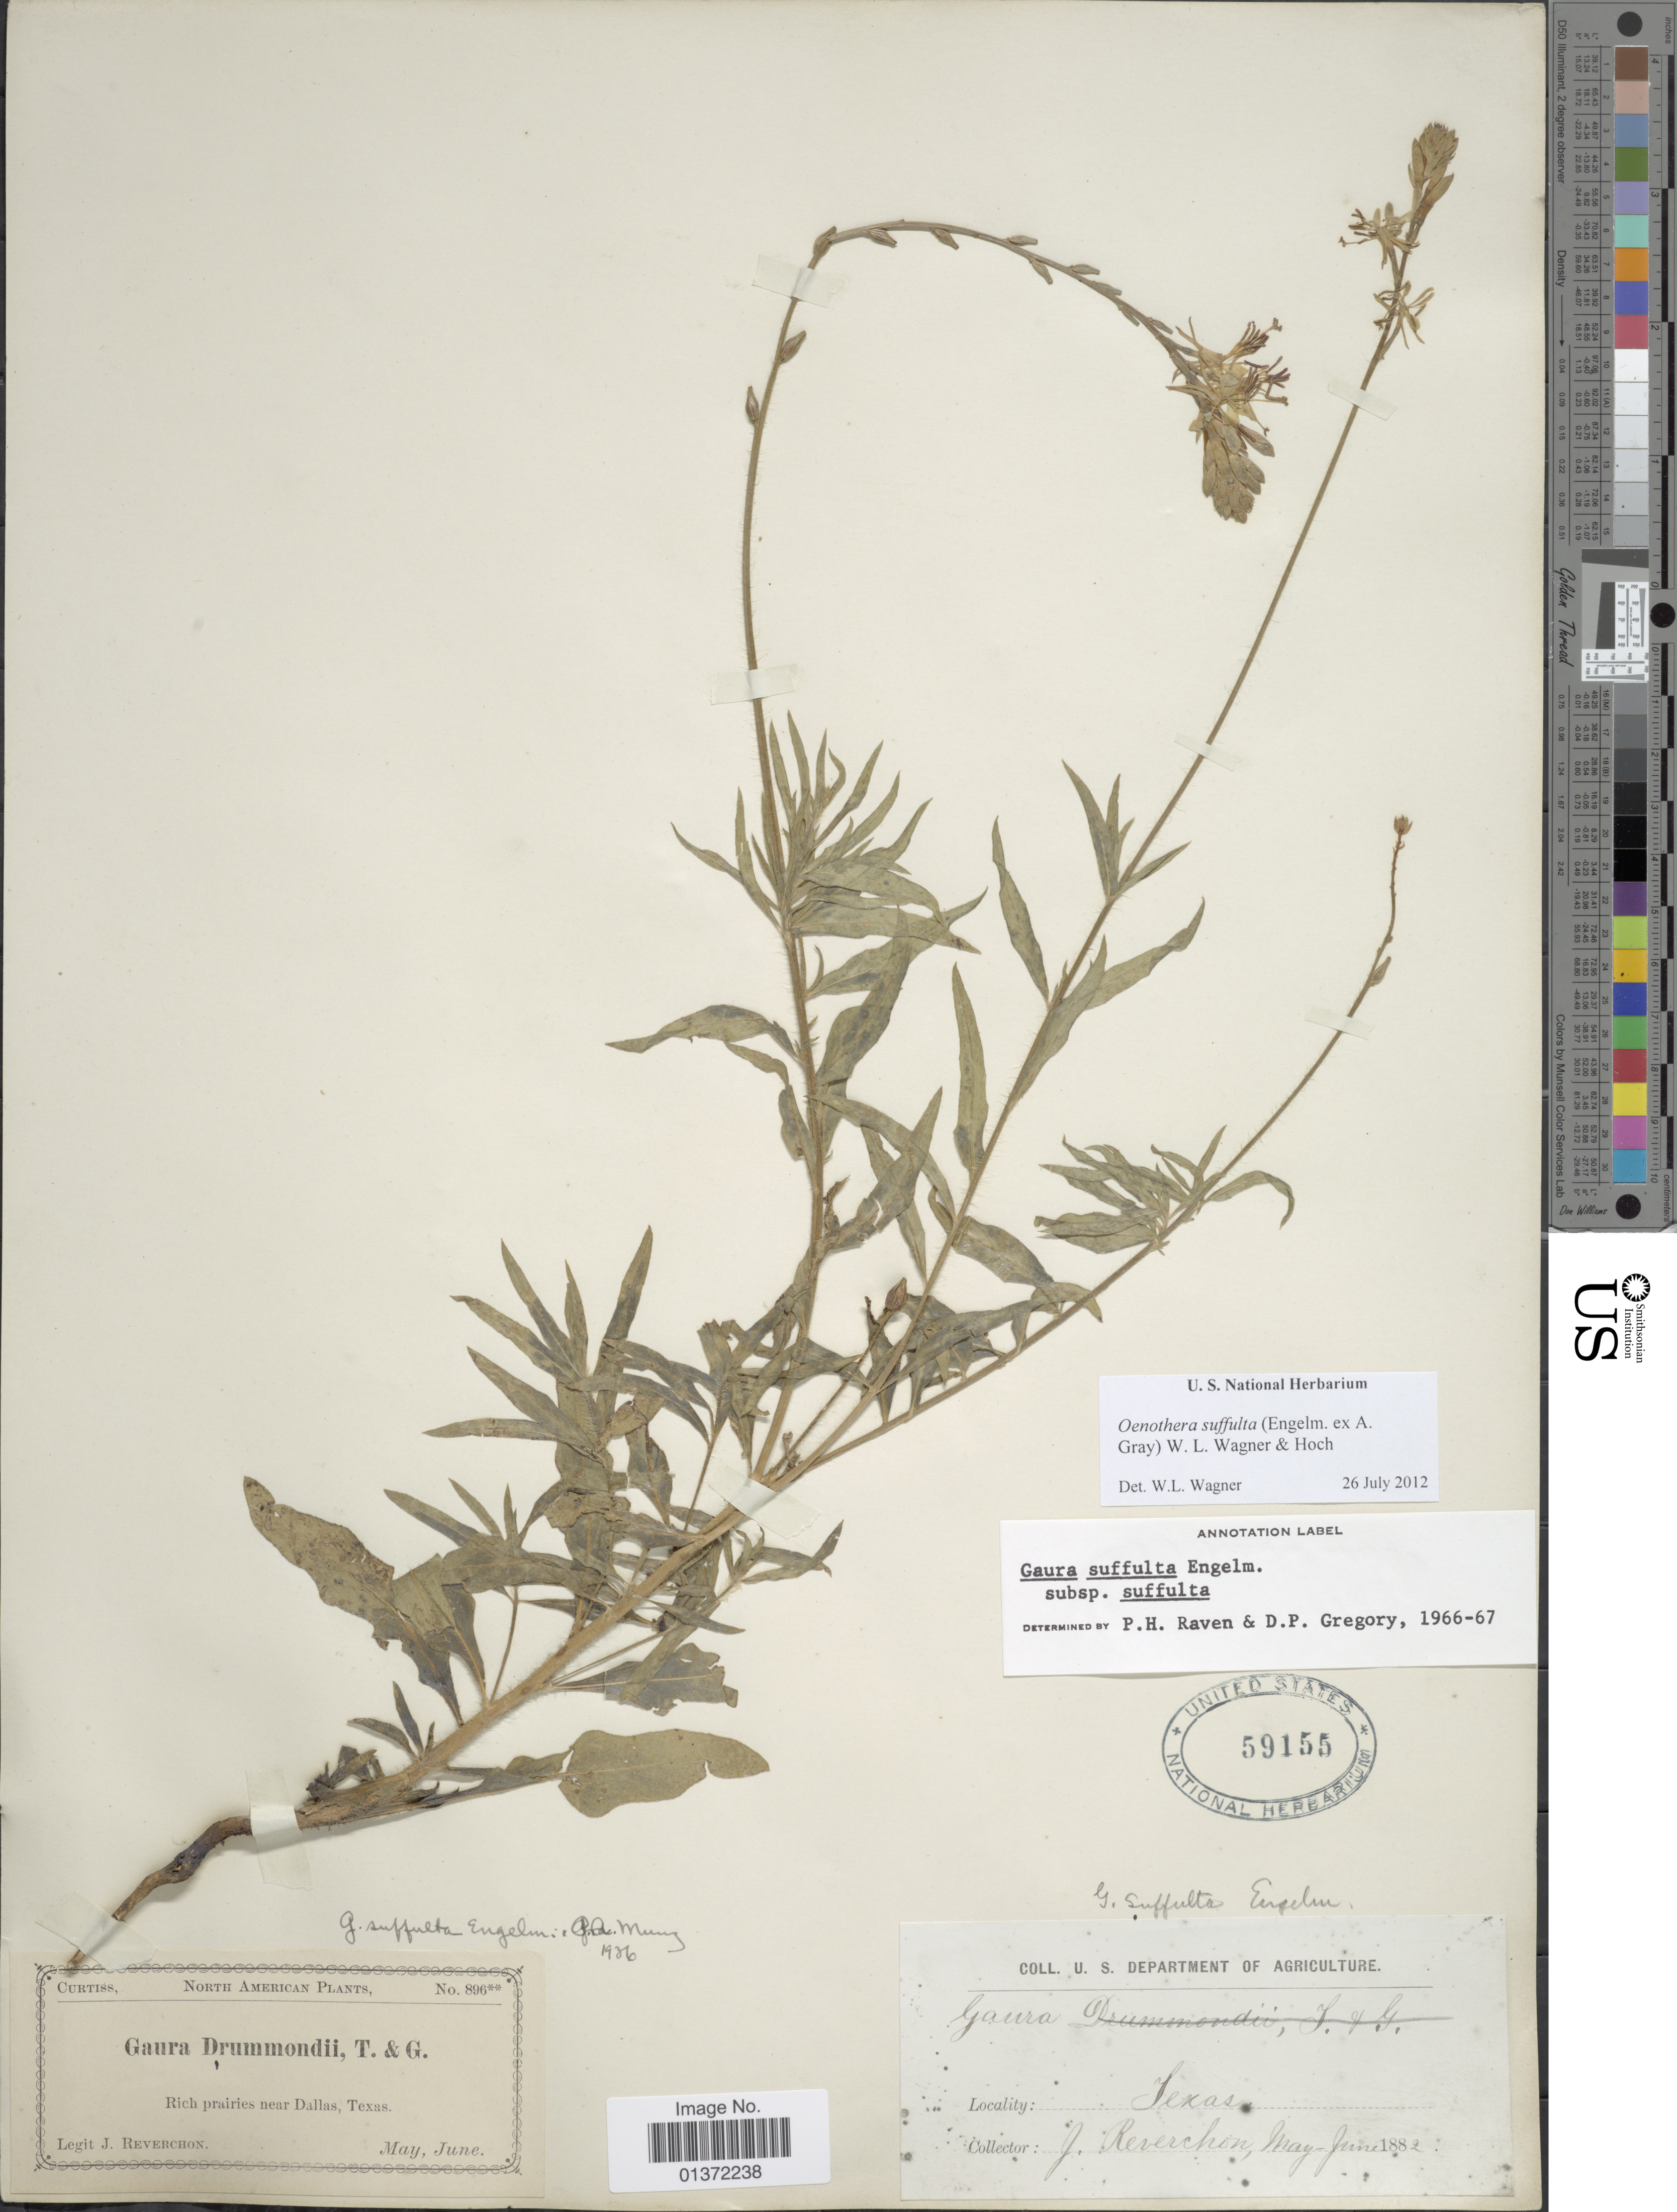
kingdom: Plantae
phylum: Tracheophyta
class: Magnoliopsida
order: Myrtales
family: Onagraceae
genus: Oenothera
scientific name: Oenothera suffulta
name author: (Engelm. ex A. Gray) W.L. Wagner & Hoch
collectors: J. Reverchon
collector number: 896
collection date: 1882-05/1882-06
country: United States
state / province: Texas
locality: Near Dallas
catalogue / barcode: US 59155